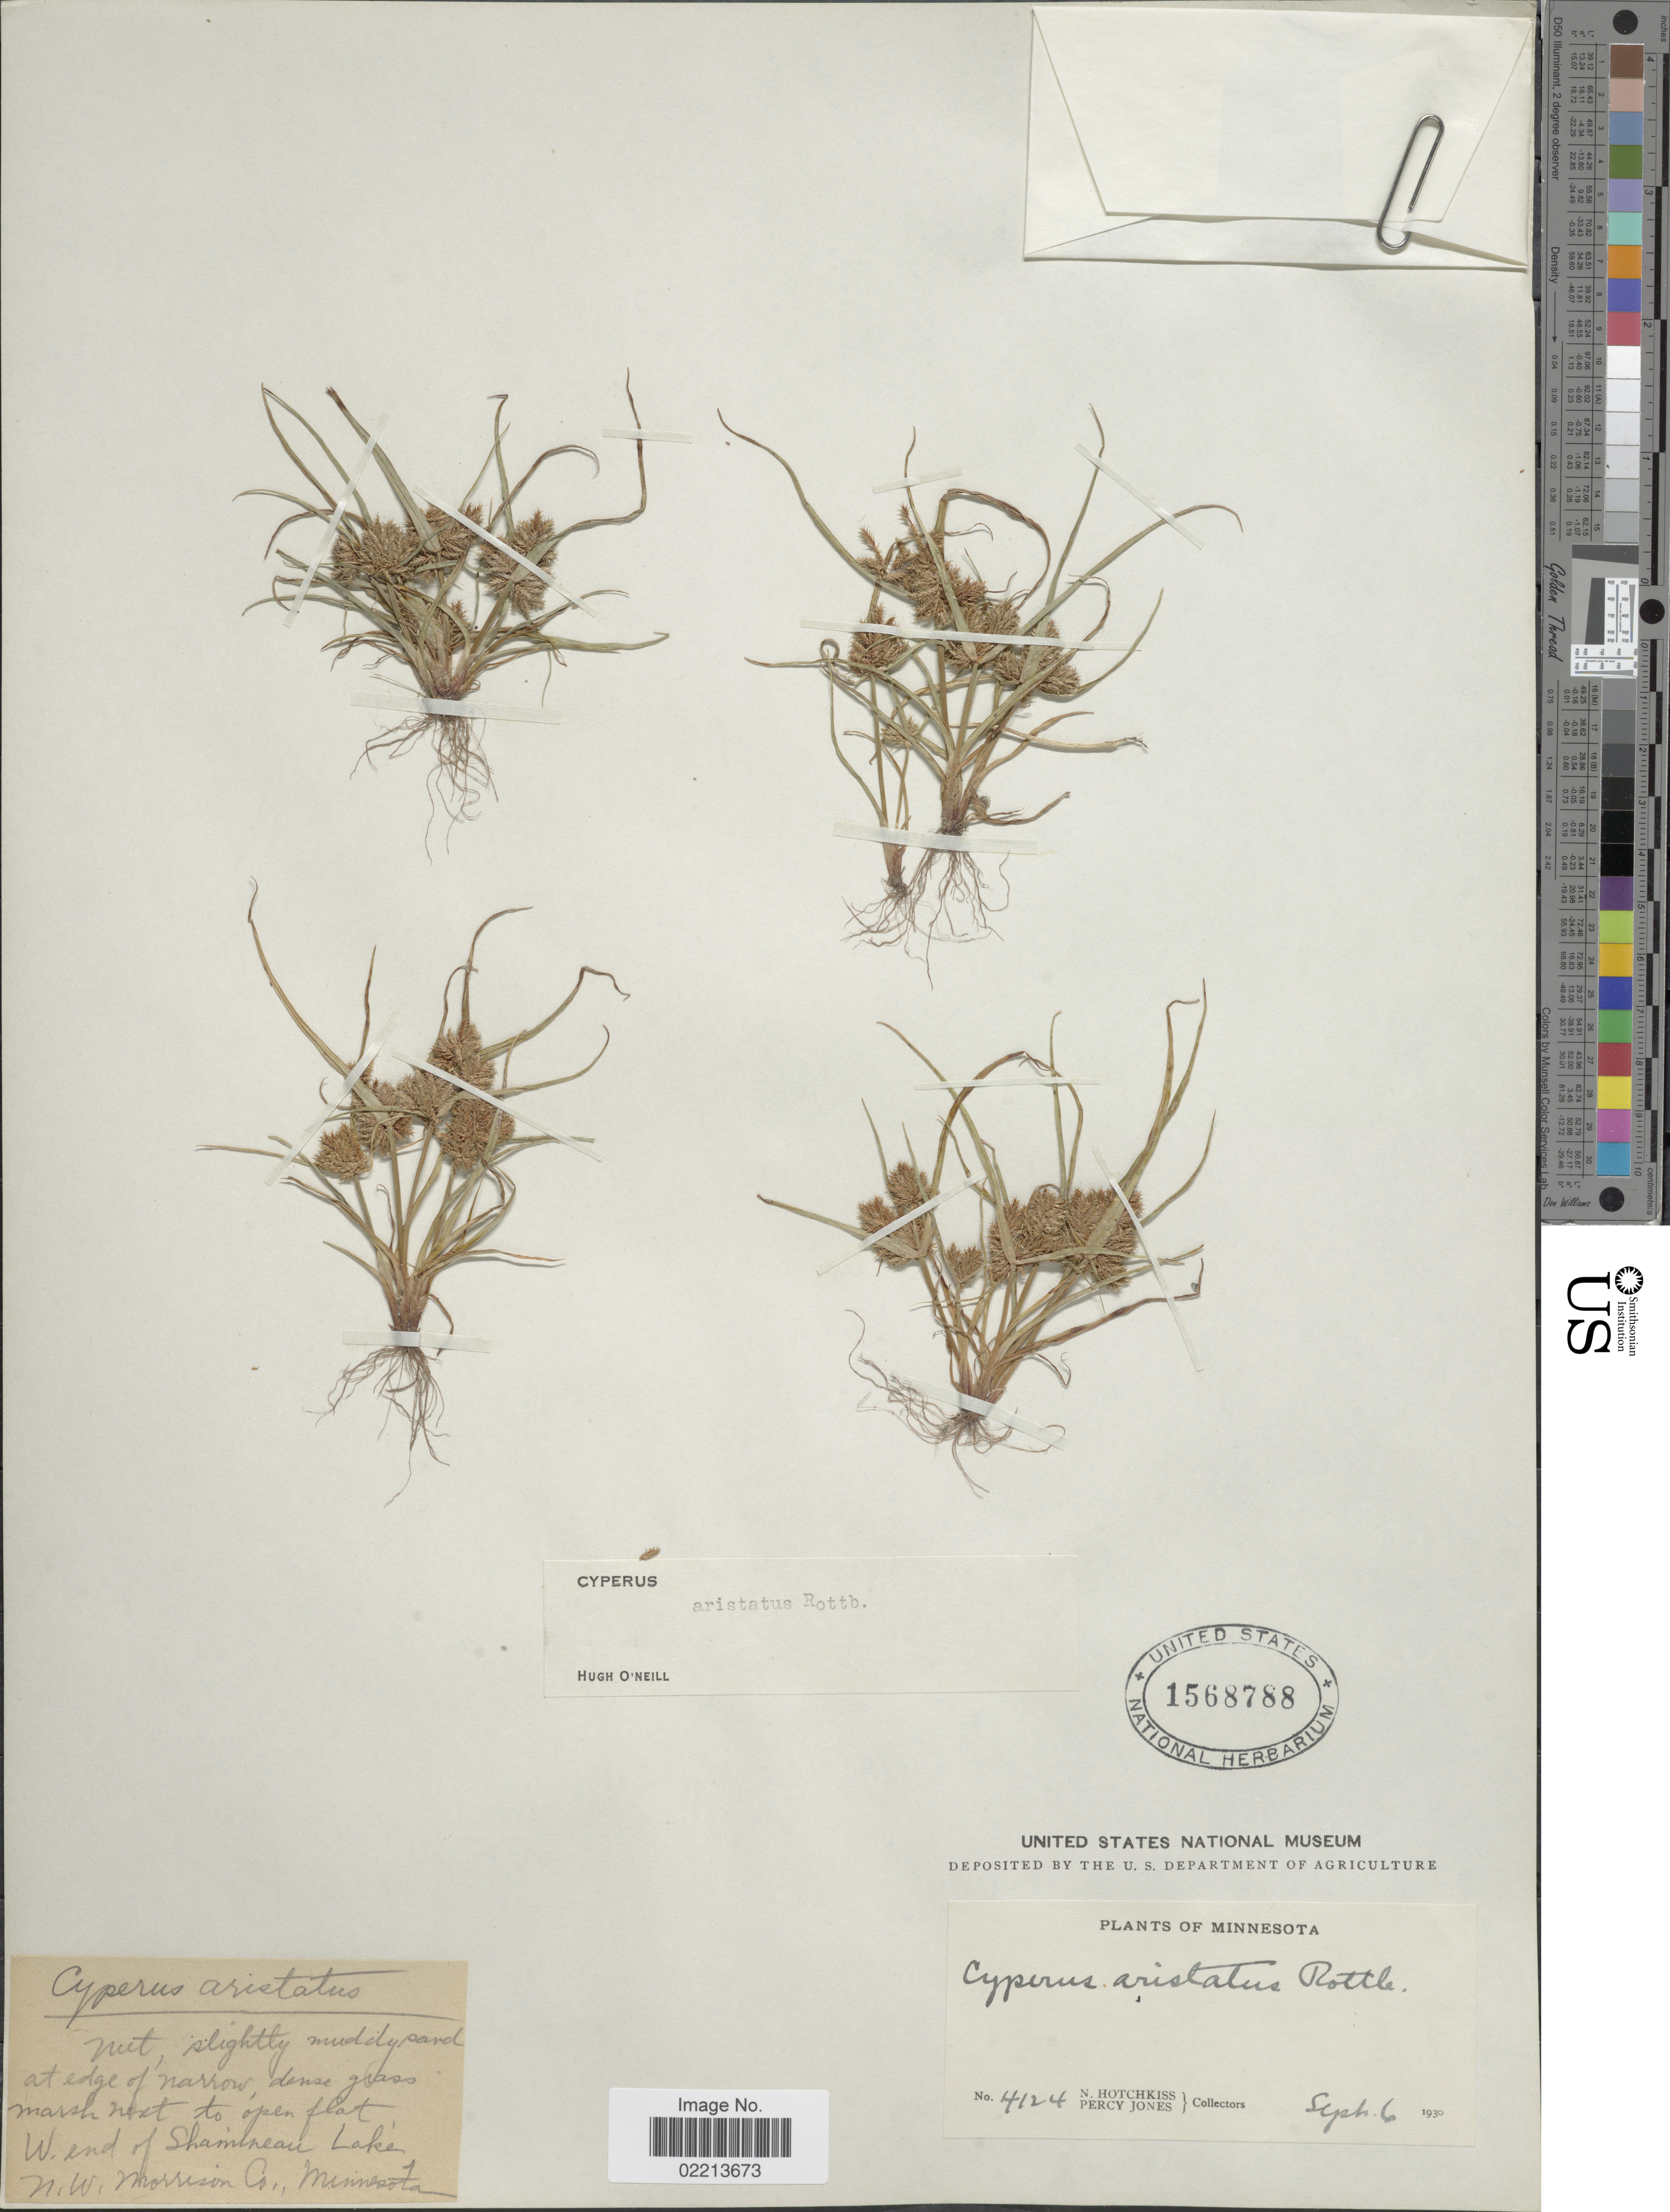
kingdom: Plantae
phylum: Tracheophyta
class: Liliopsida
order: Poales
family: Cyperaceae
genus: Cyperus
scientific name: Cyperus squarrosus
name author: L.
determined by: Strong, Mark T., (BOT), Smithsonian Institution - National Museum of Natural History (UNITED STATES)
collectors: N. Hotchkiss & P. Jones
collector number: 4124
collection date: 1930-09-06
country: United States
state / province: Minnesota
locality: W. end of Shamineau Lake, N.W. Morrison Co.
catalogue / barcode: US 1568778